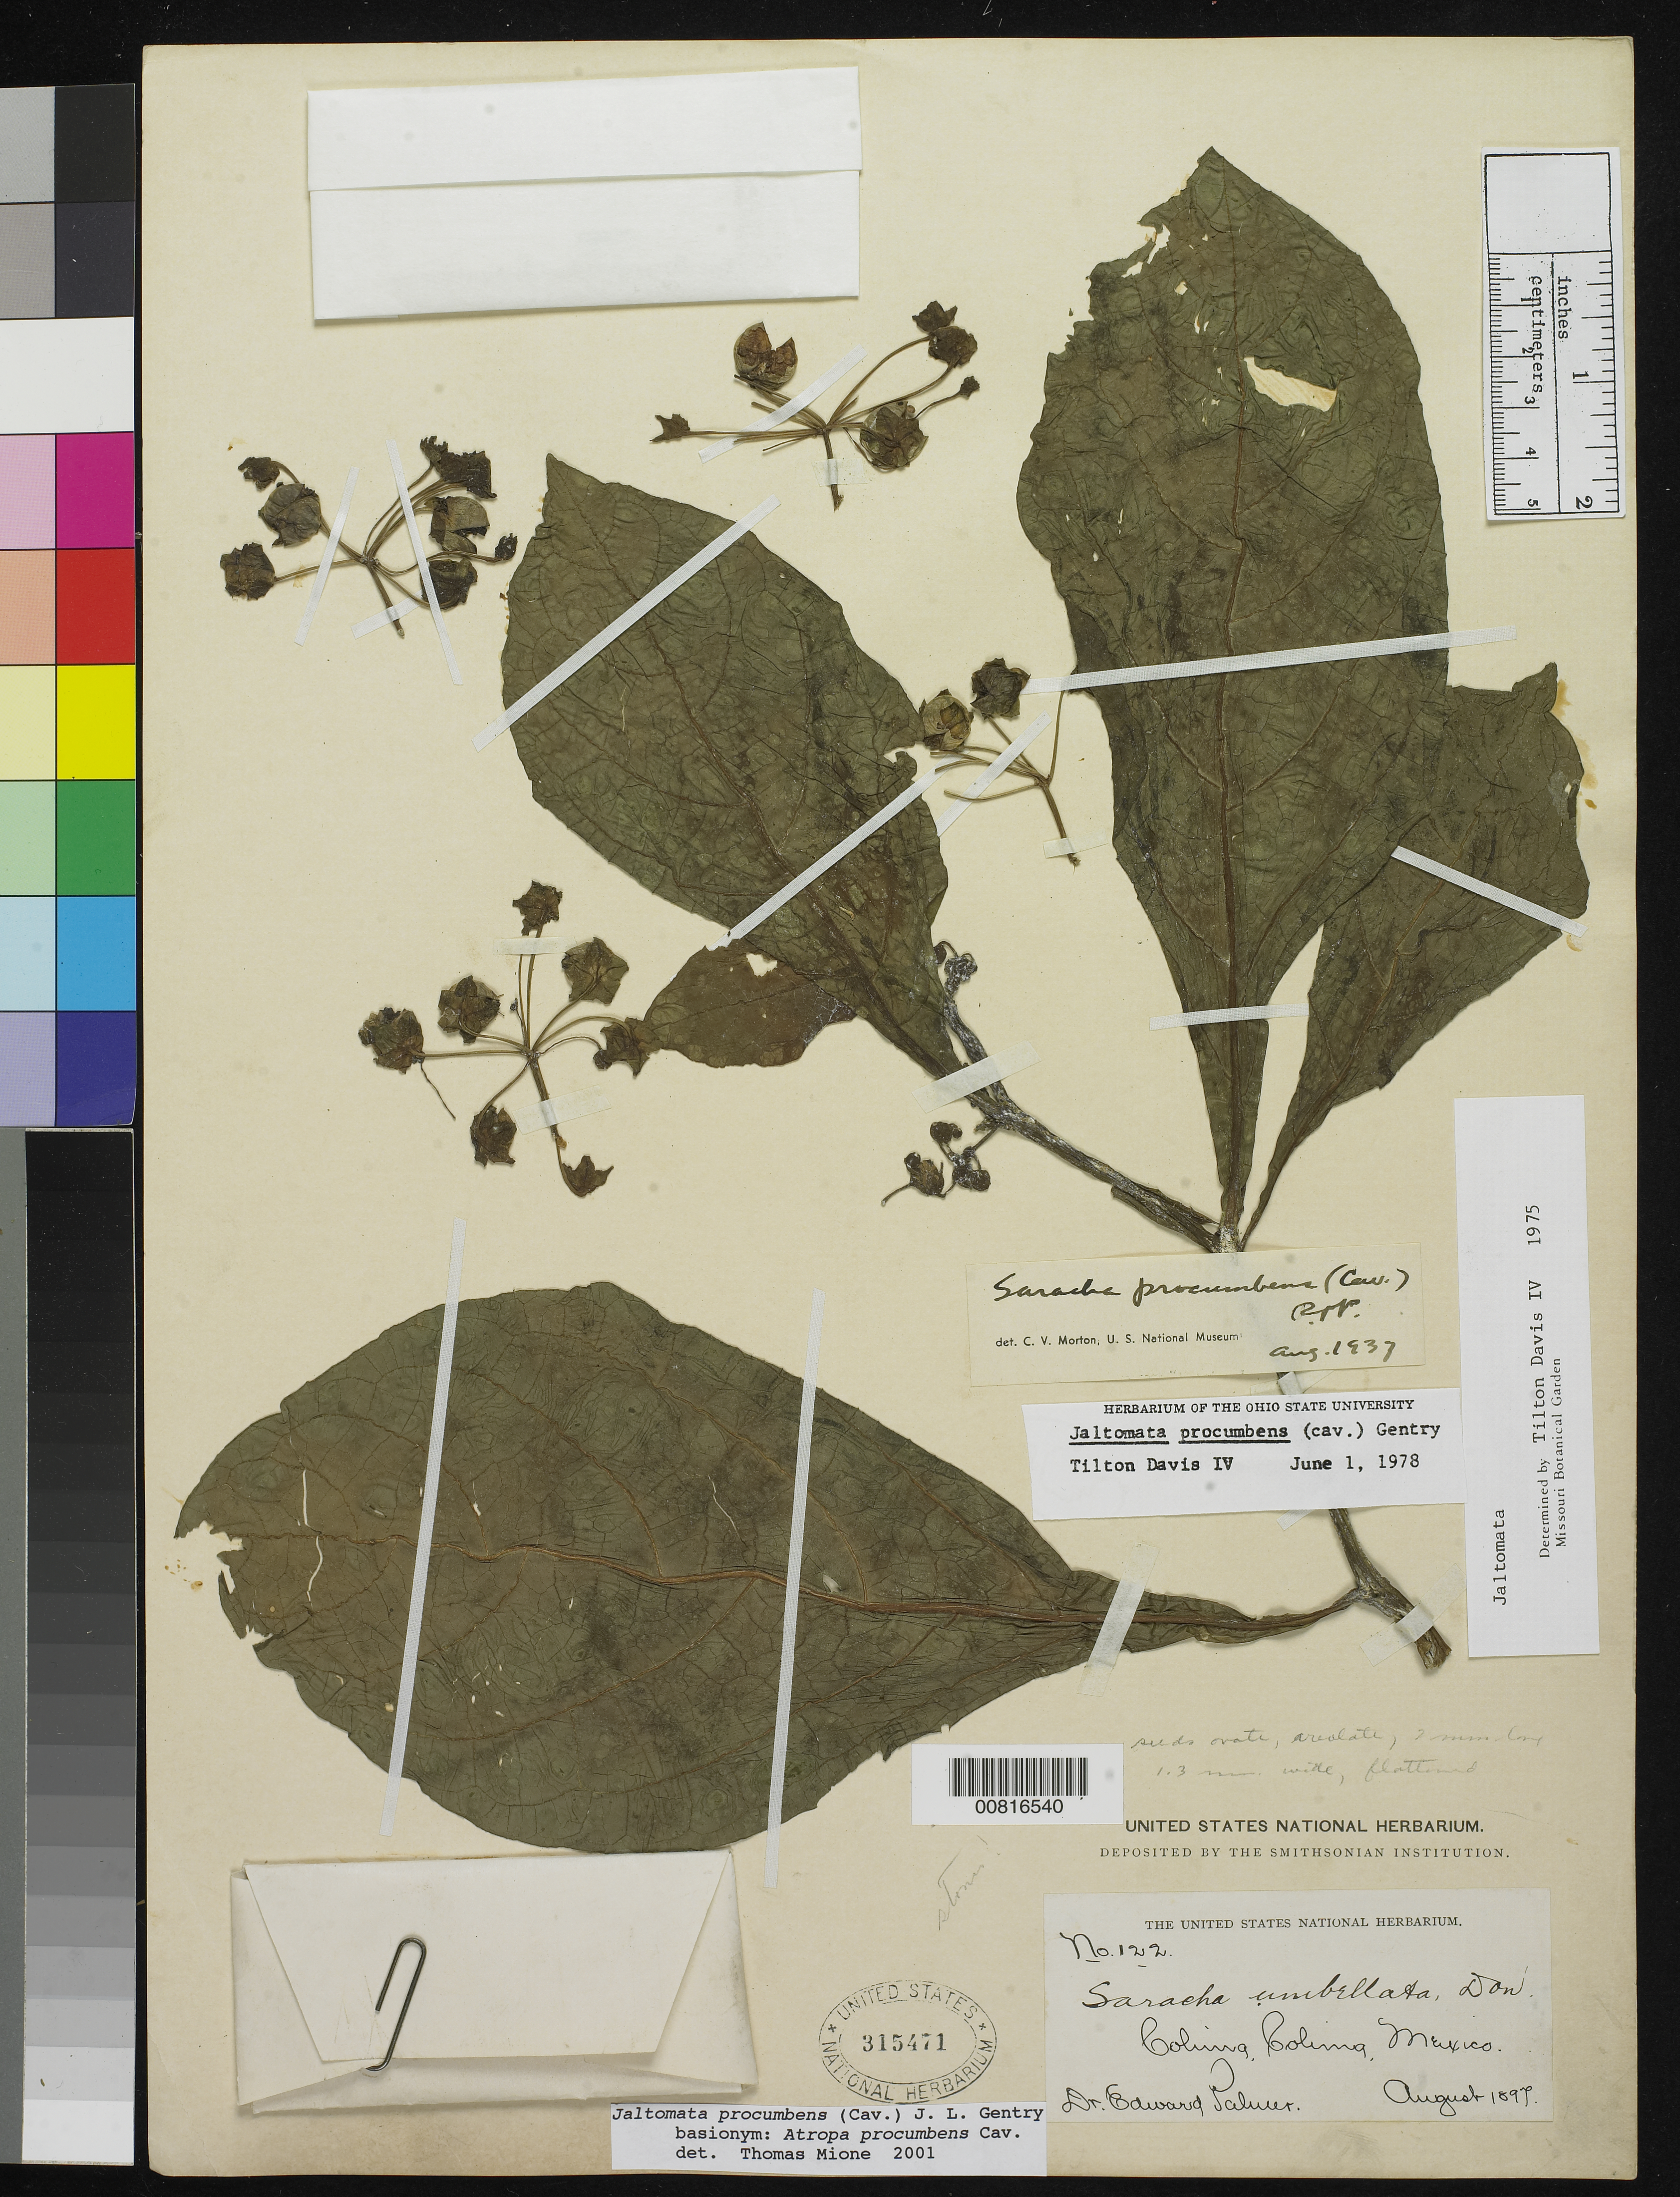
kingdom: Plantae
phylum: Tracheophyta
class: Magnoliopsida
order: Solanales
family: Solanaceae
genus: Jaltomata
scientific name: Jaltomata procumbens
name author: (Cav.) J.L. Gentry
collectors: E. Palmer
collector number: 122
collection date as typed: Aug 1897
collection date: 1897-08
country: Mexico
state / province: Colima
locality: Colima, Colima.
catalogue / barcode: US 315471